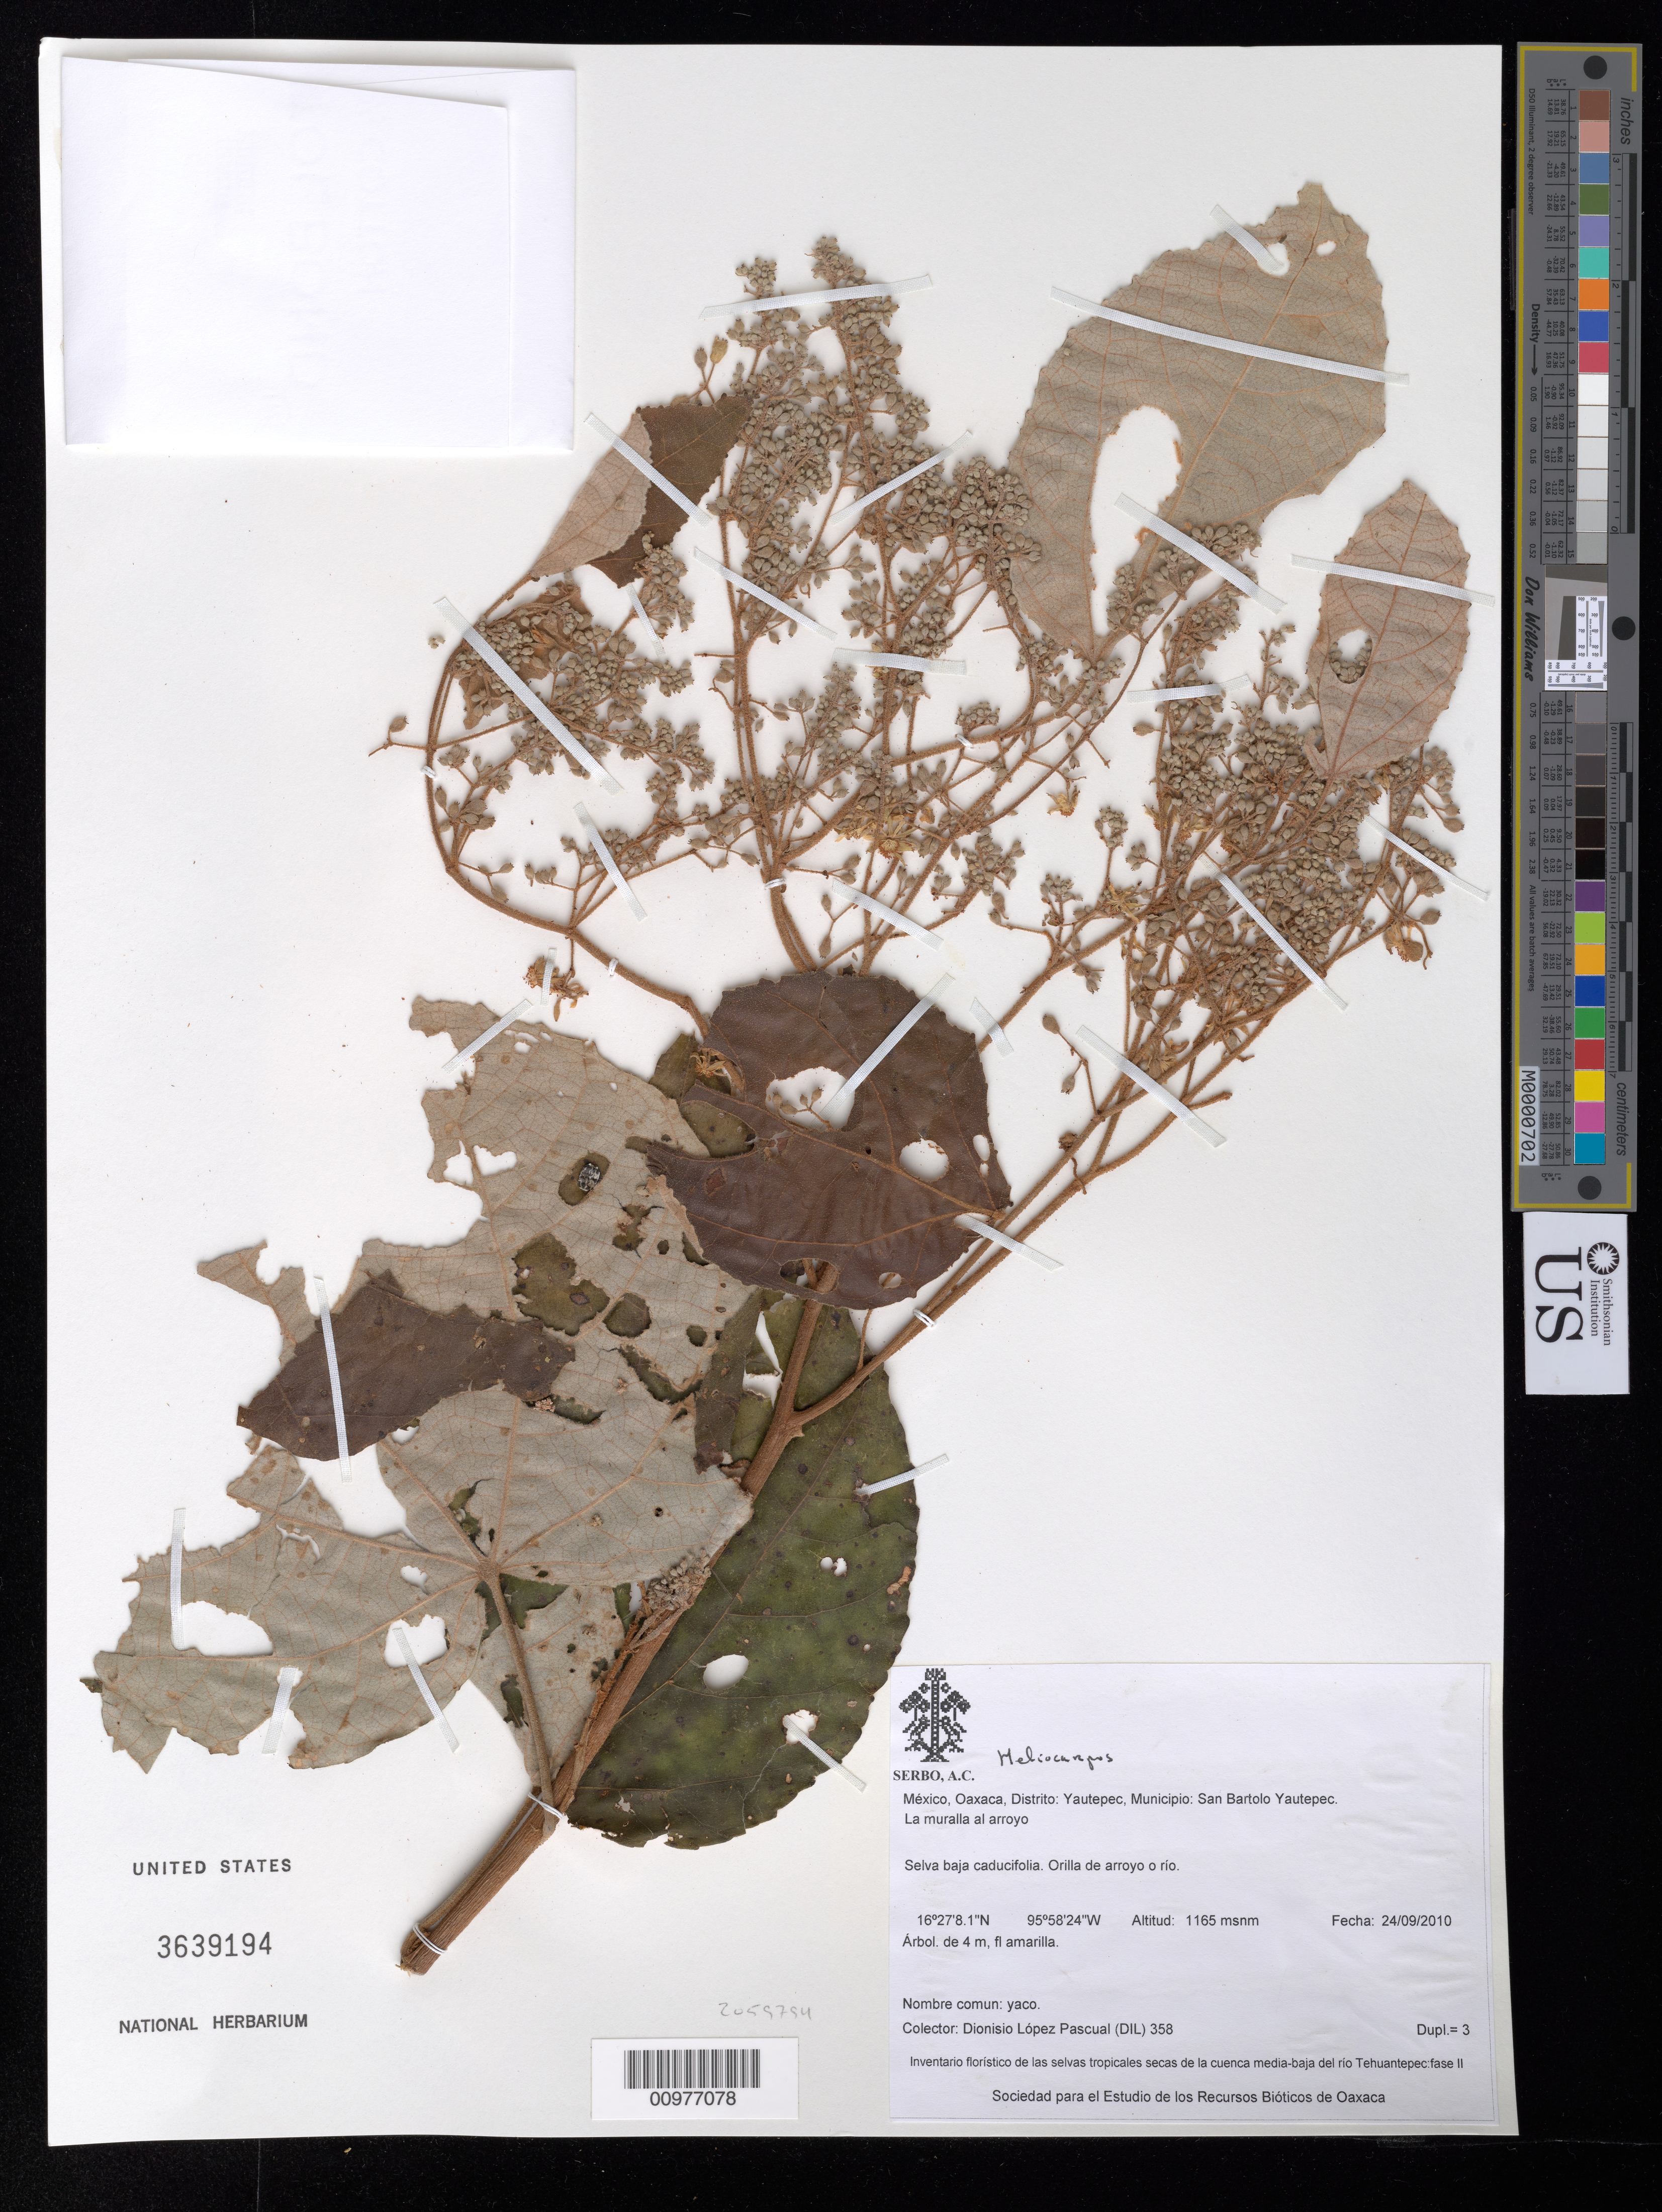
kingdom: Plantae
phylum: Tracheophyta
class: Magnoliopsida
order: Malvales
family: Malvaceae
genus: Heliocarpus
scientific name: Heliocarpus pallidus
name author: Rose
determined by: Dorr, Laurence J., Curator (BOT), Smithsonian Institution - National Museum of Natural History (UNITED STATES)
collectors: D. Lopez Pascual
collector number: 358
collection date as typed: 24/09/2010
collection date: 2010-09-24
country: Mexico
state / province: Oaxaca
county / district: Yautepec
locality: Municipio: San Bartolo Yautepec. La muralla al arroyo.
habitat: selva baja caducifolia, orilla de arroyo o rio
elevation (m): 1165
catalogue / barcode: US 3639194